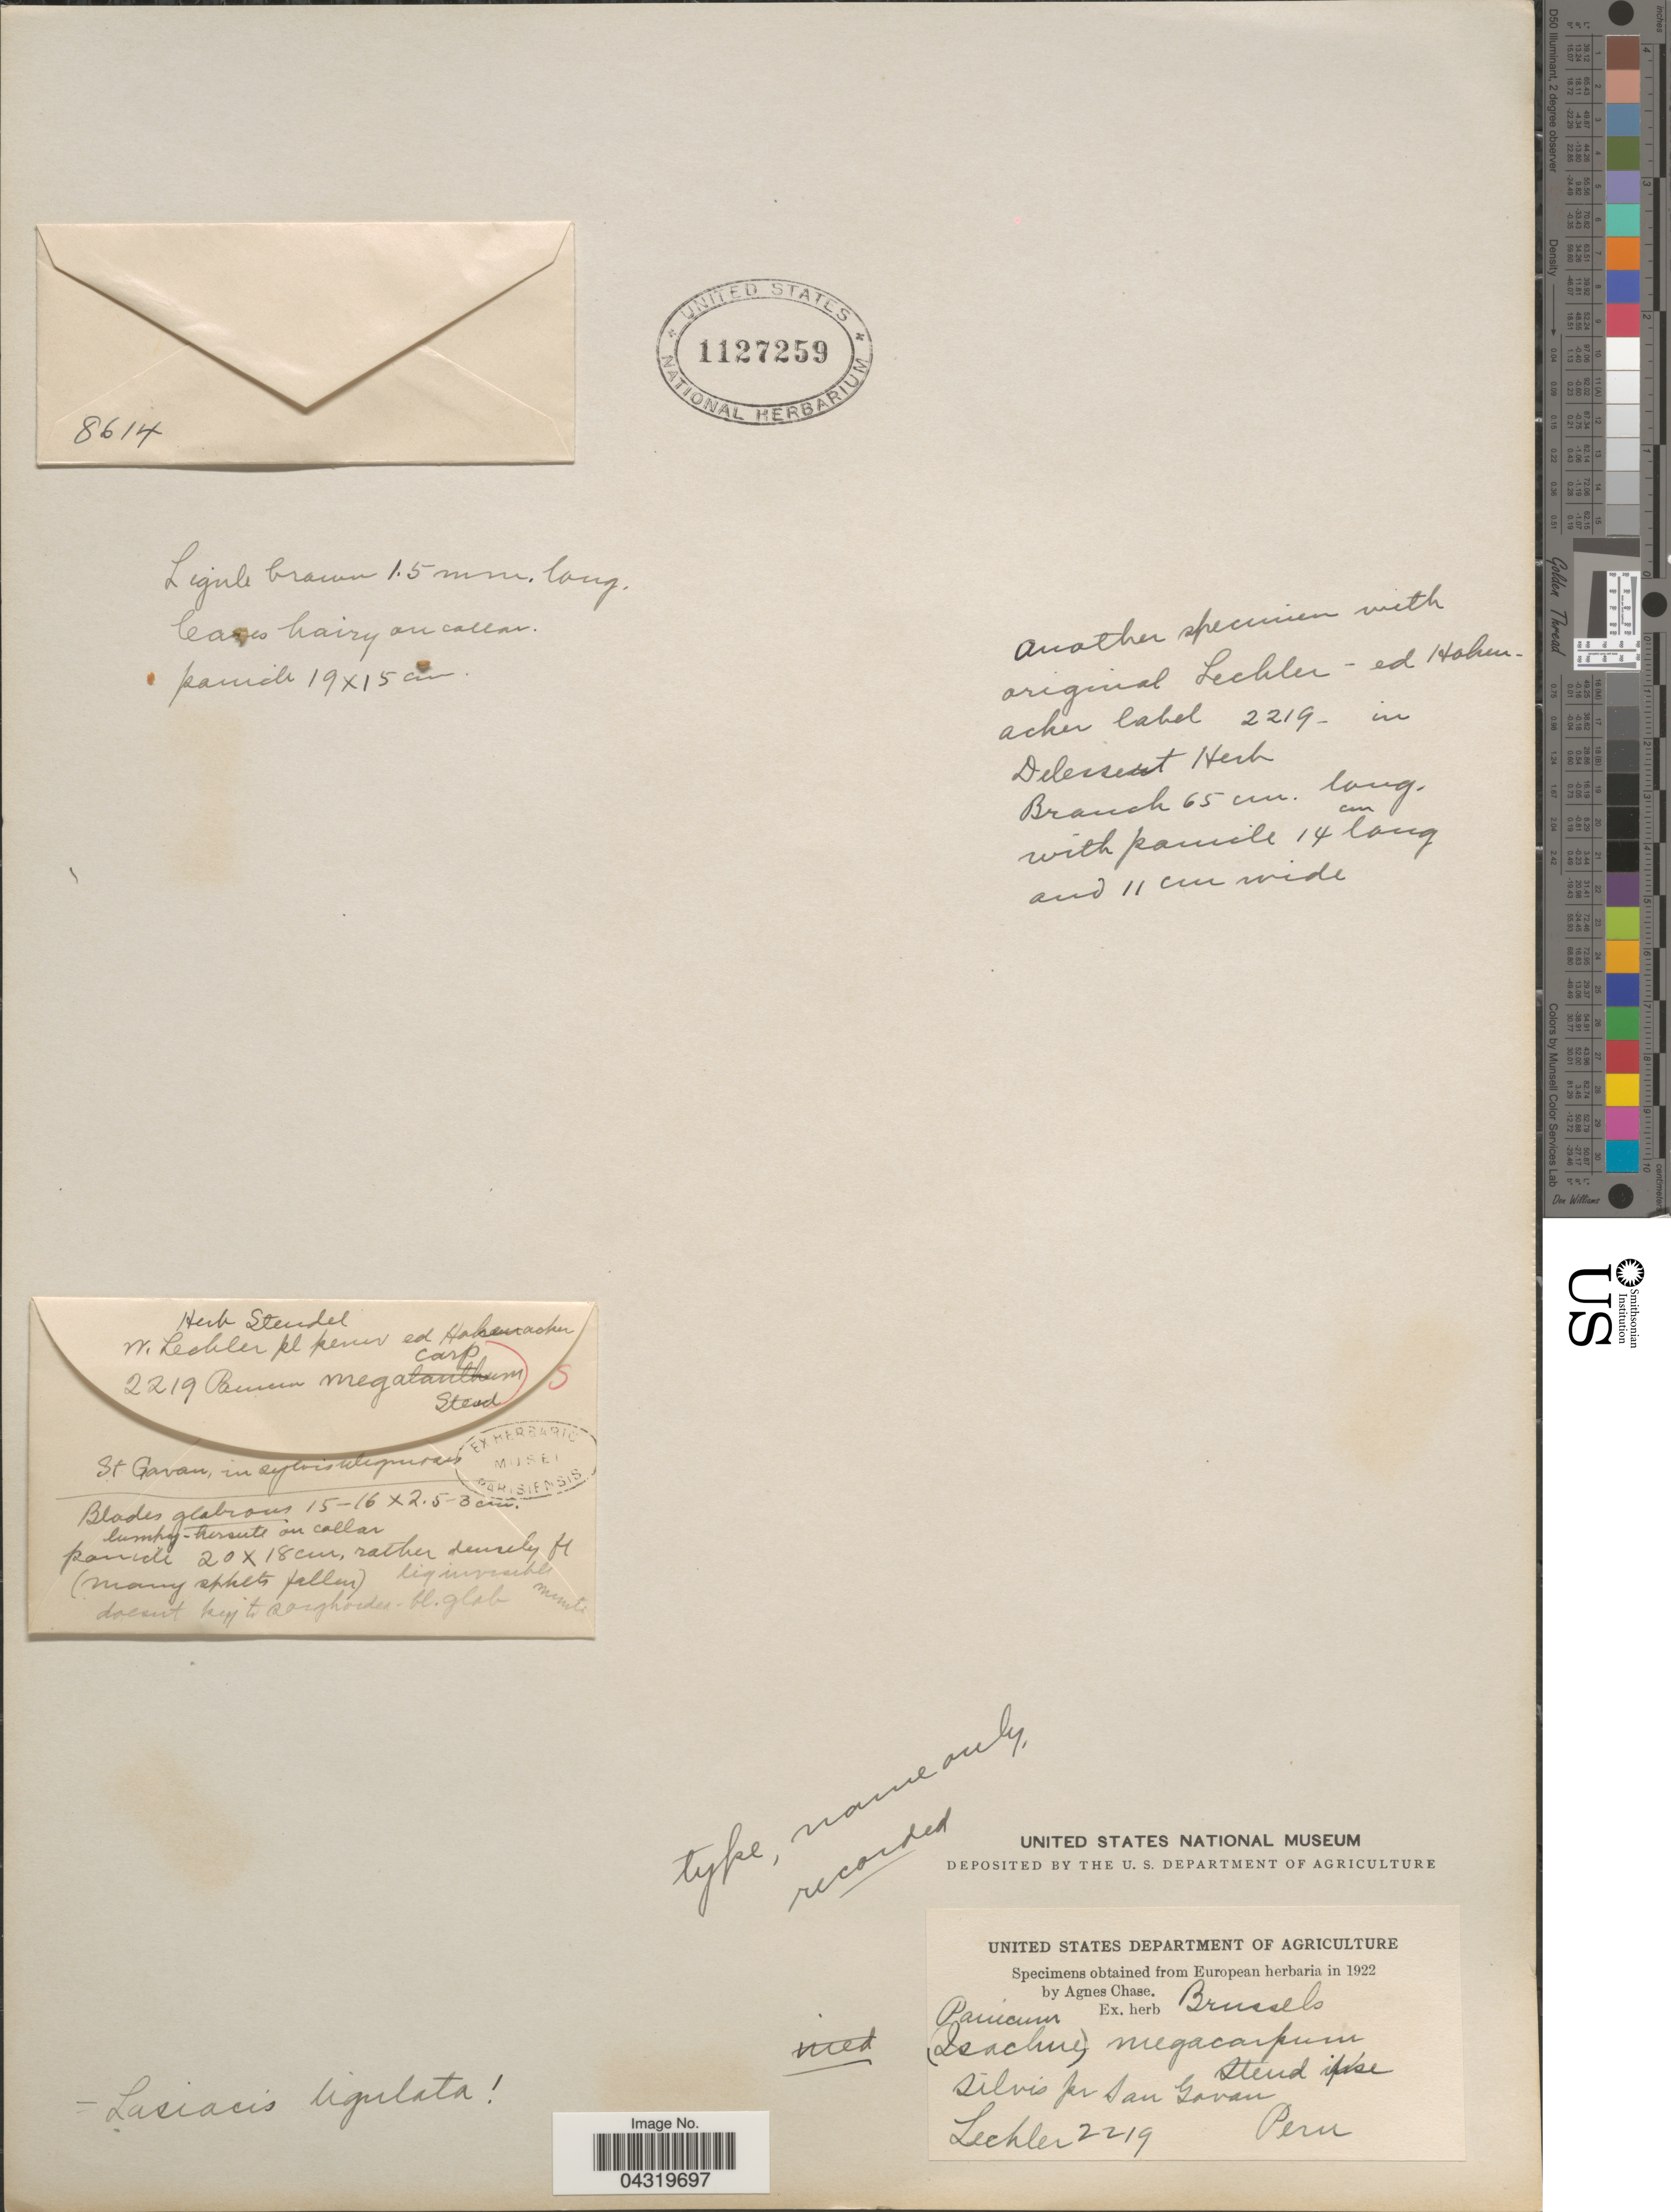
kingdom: Plantae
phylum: Tracheophyta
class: Liliopsida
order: Poales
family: Poaceae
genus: Lasiacis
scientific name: Lasiacis ligulata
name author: Hitchc. & Chase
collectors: W. Lechler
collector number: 2219/8614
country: Peru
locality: Silvis pr San Gavan.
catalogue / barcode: US 1127259